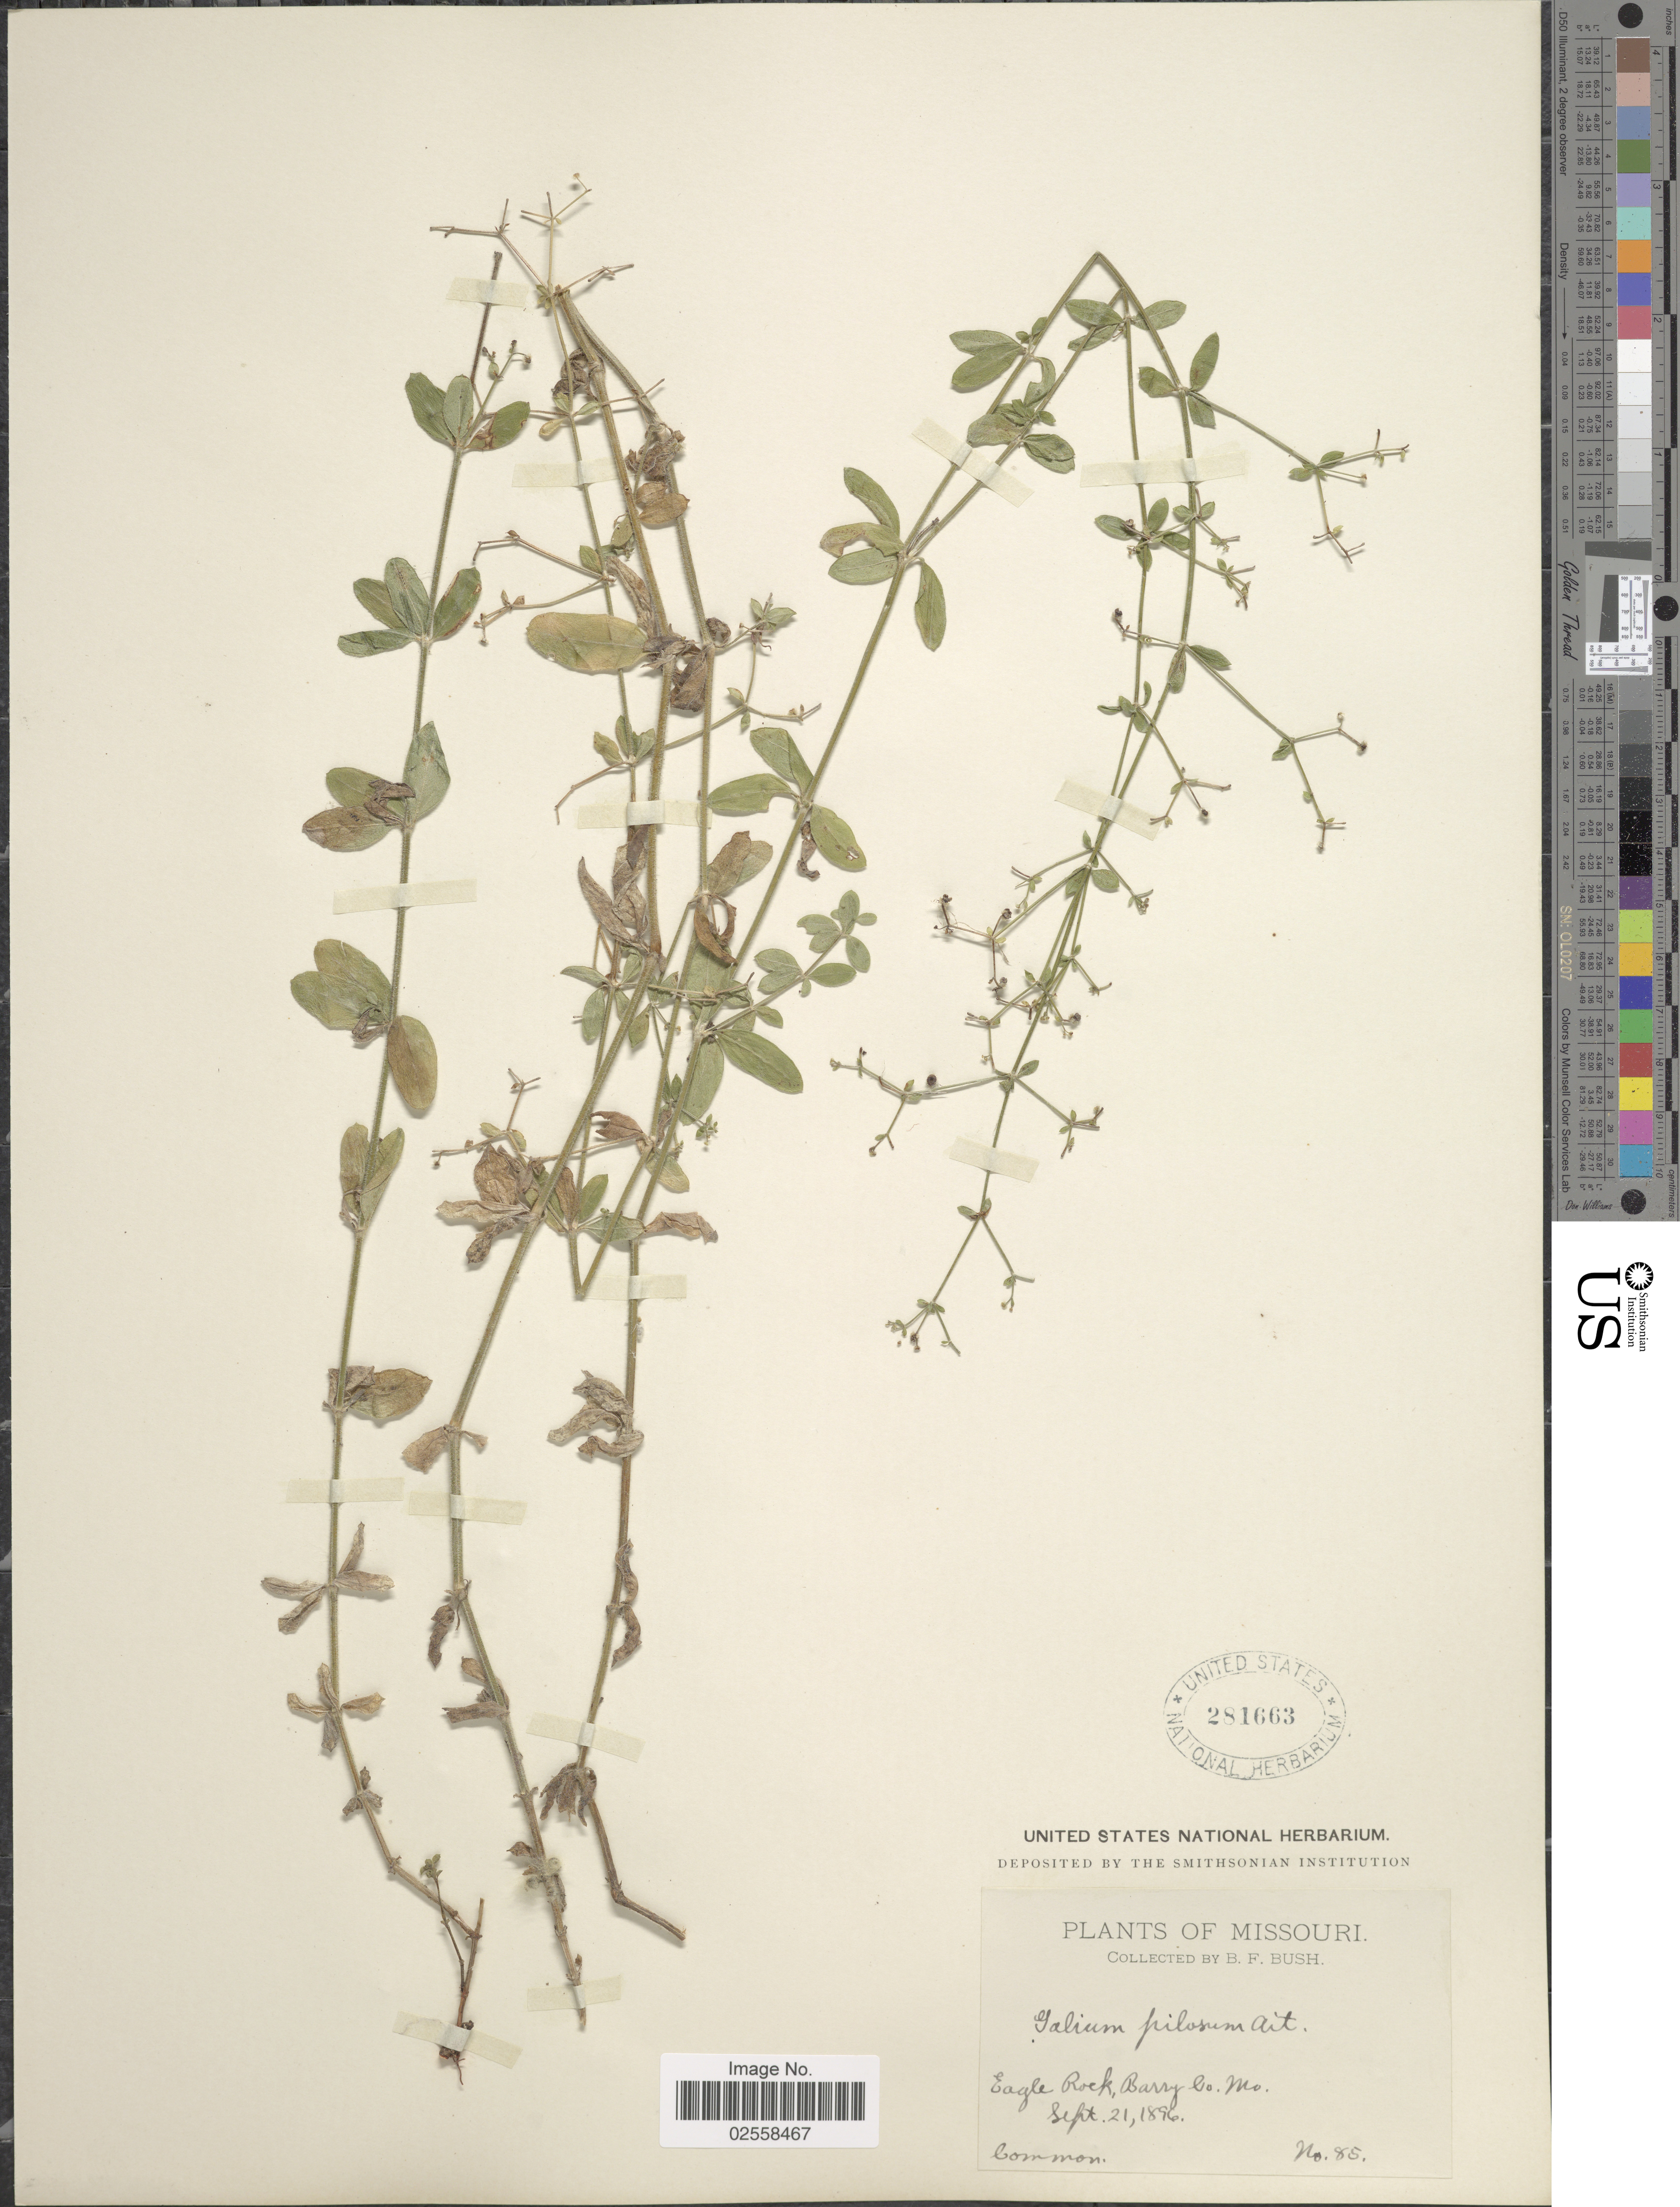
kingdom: Plantae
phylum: Tracheophyta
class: Magnoliopsida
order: Gentianales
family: Rubiaceae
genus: Galium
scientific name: Galium pilosum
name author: Aiton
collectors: B. F. Bush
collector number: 85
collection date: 1896-09-21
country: United States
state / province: Missouri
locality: Eagle Rock, Barry Co., Mo.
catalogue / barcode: US 281663